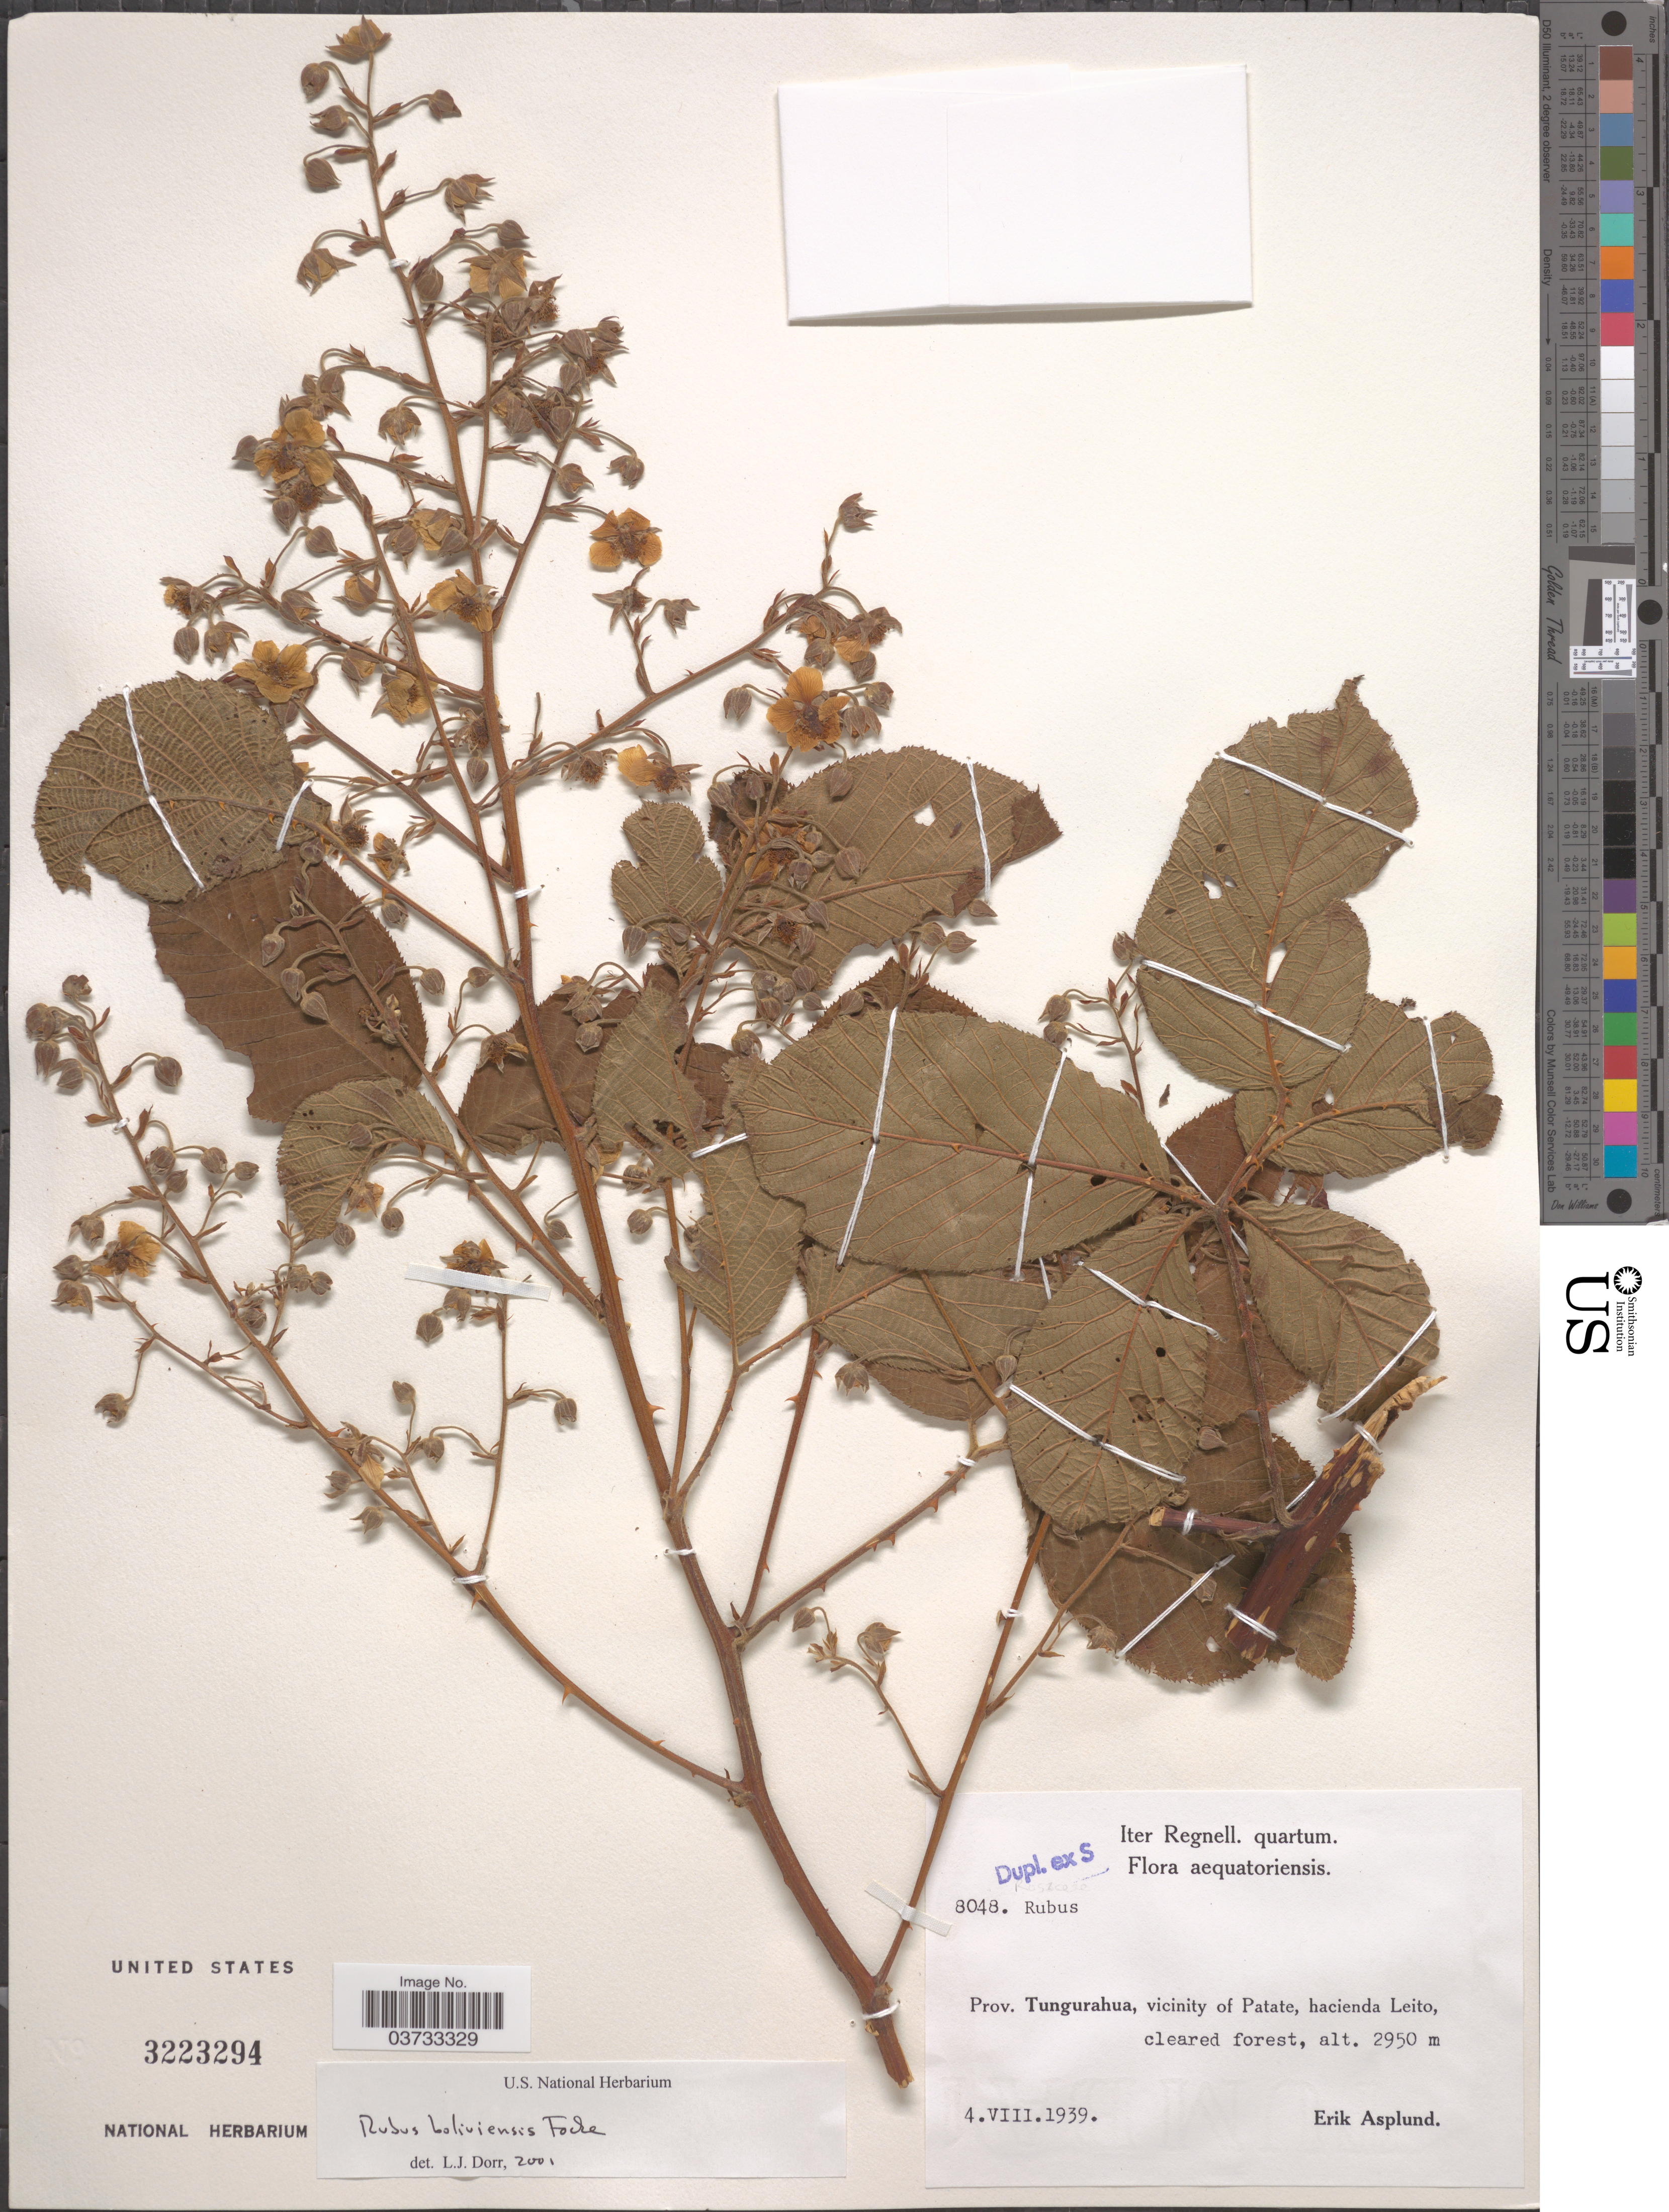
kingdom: Plantae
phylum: Tracheophyta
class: Magnoliopsida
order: Rosales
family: Rosaceae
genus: Rubus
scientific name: Rubus boliviensis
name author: Focke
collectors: E. Asplund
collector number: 8048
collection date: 1939-08-04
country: Ecuador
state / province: Tungurahua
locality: Vicinity of Patate, hacienda Leito.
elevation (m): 2950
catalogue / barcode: US 3223294